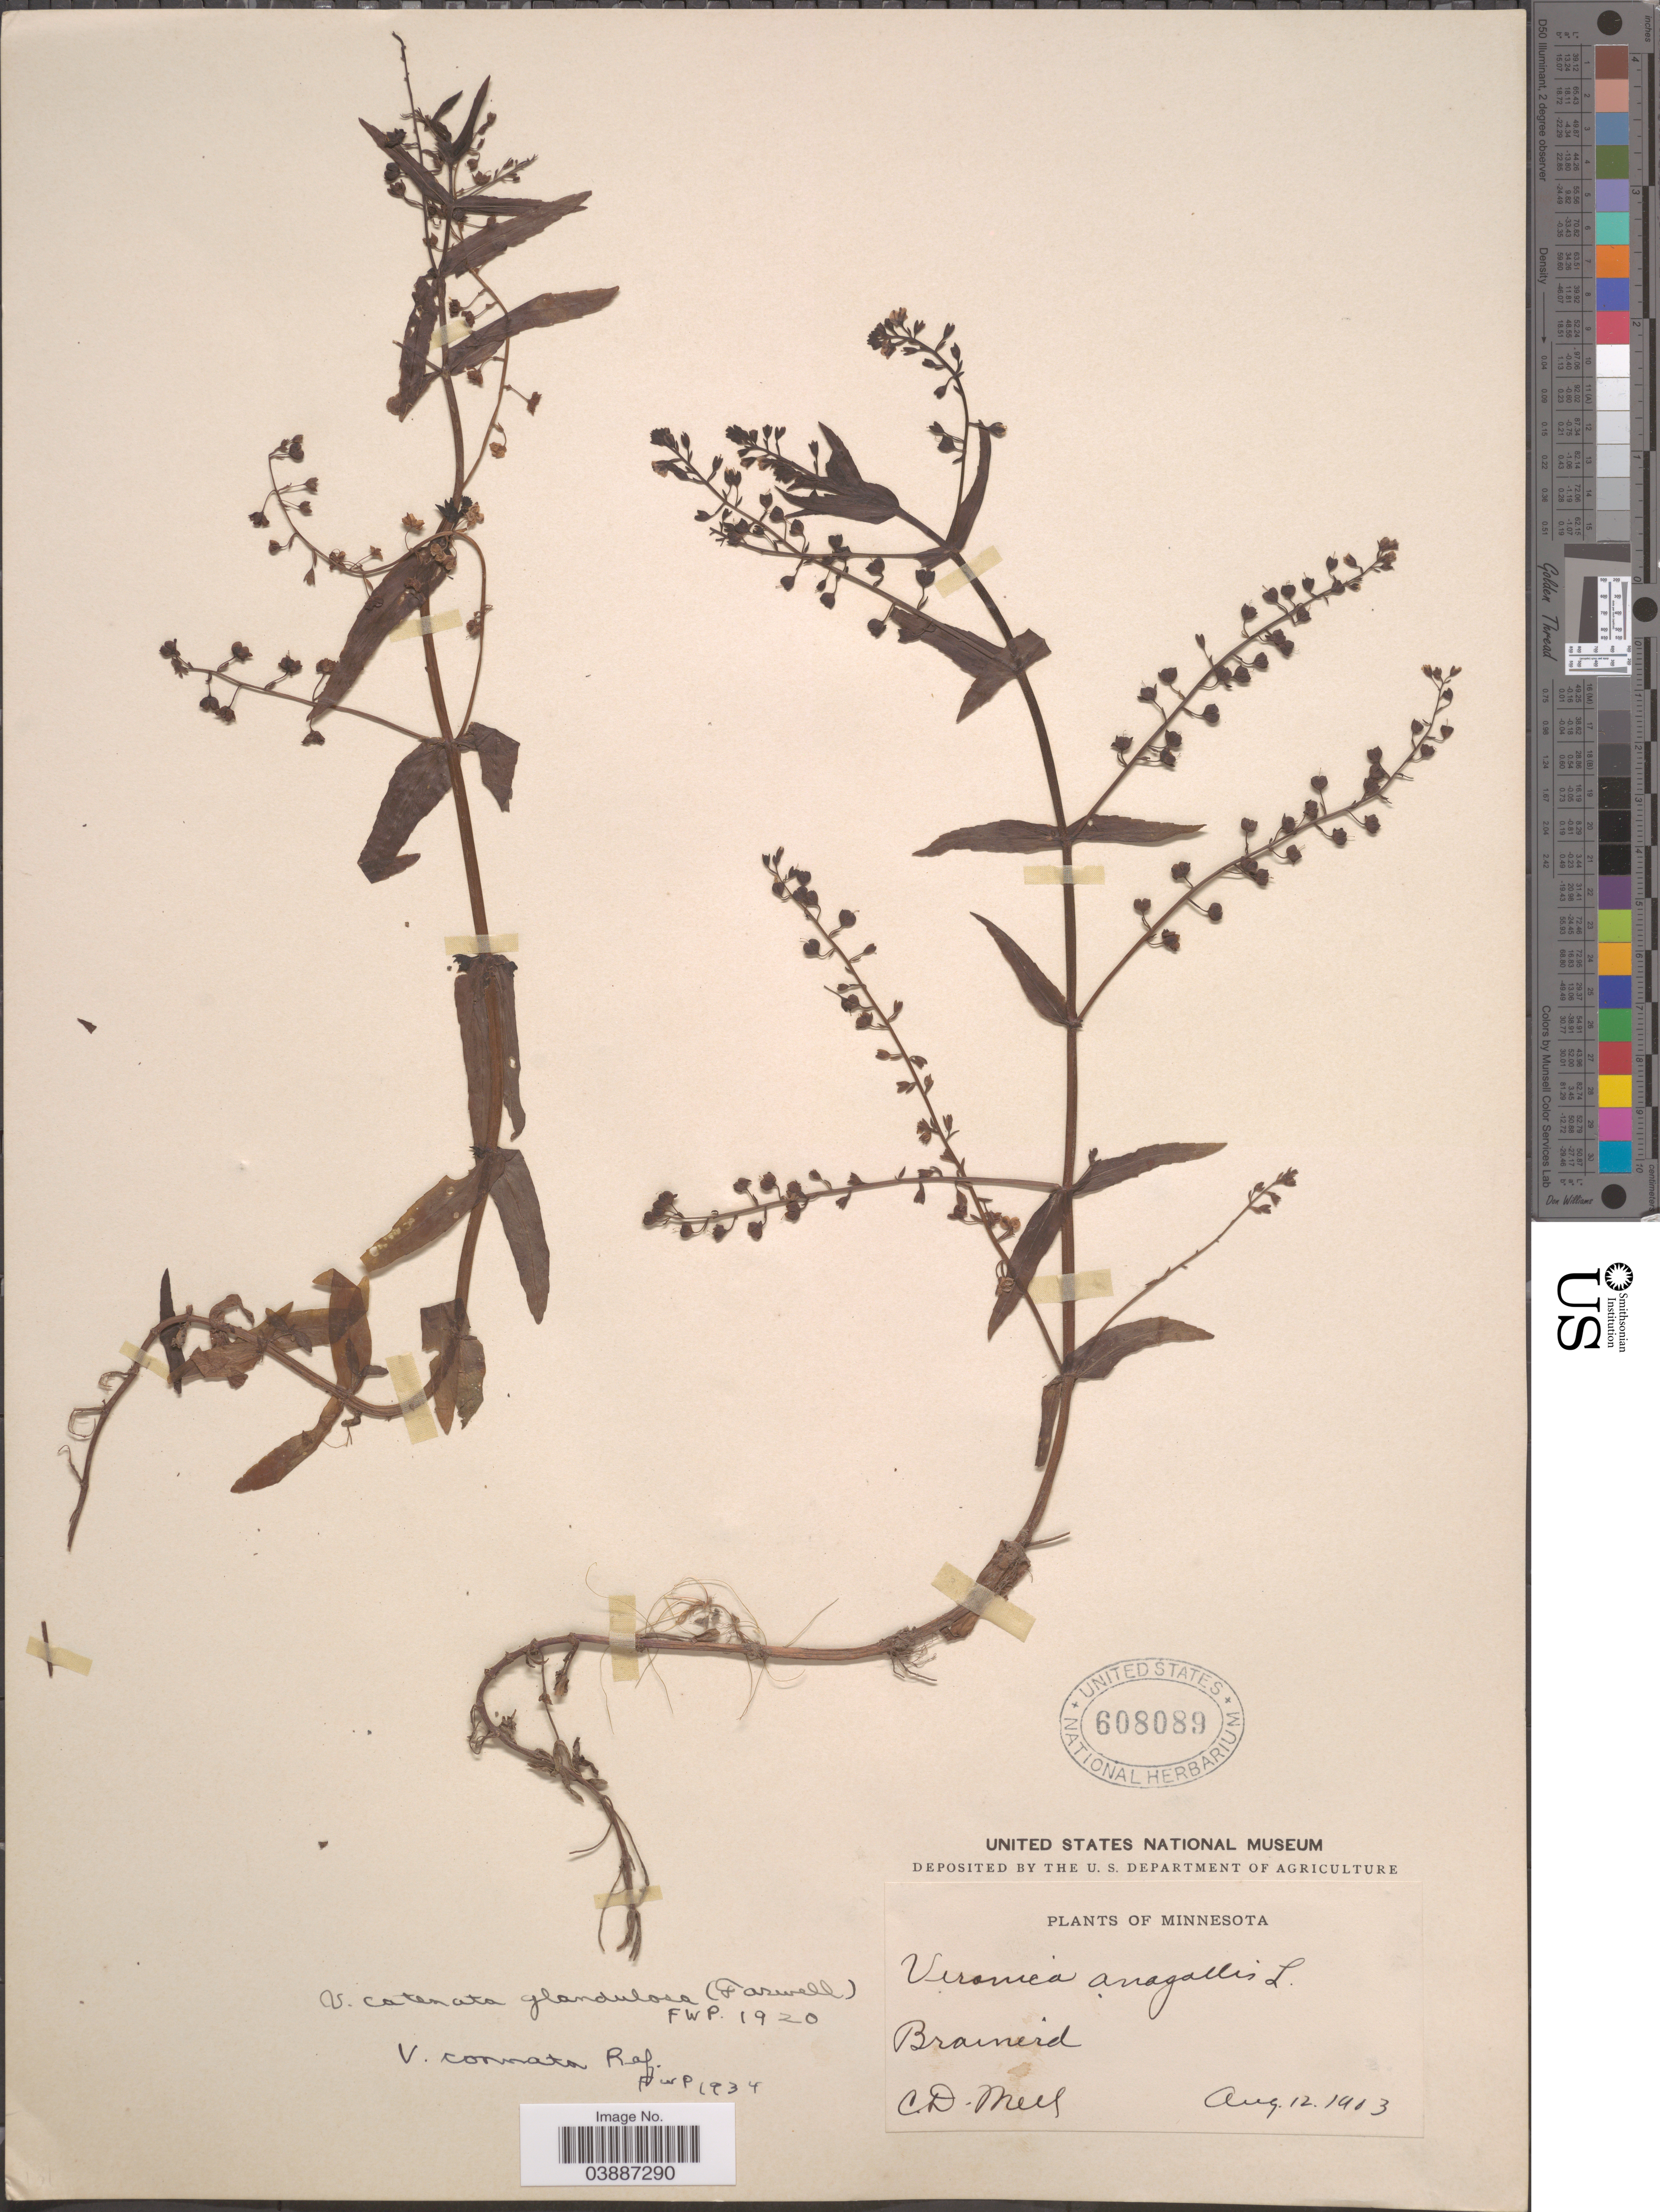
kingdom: Plantae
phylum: Tracheophyta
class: Magnoliopsida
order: Lamiales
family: Plantaginaceae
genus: Veronica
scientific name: Veronica connata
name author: Raf.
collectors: C. D. Mell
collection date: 1903-08-12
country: United States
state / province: Minnesota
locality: Brainerd.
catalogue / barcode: US 608089